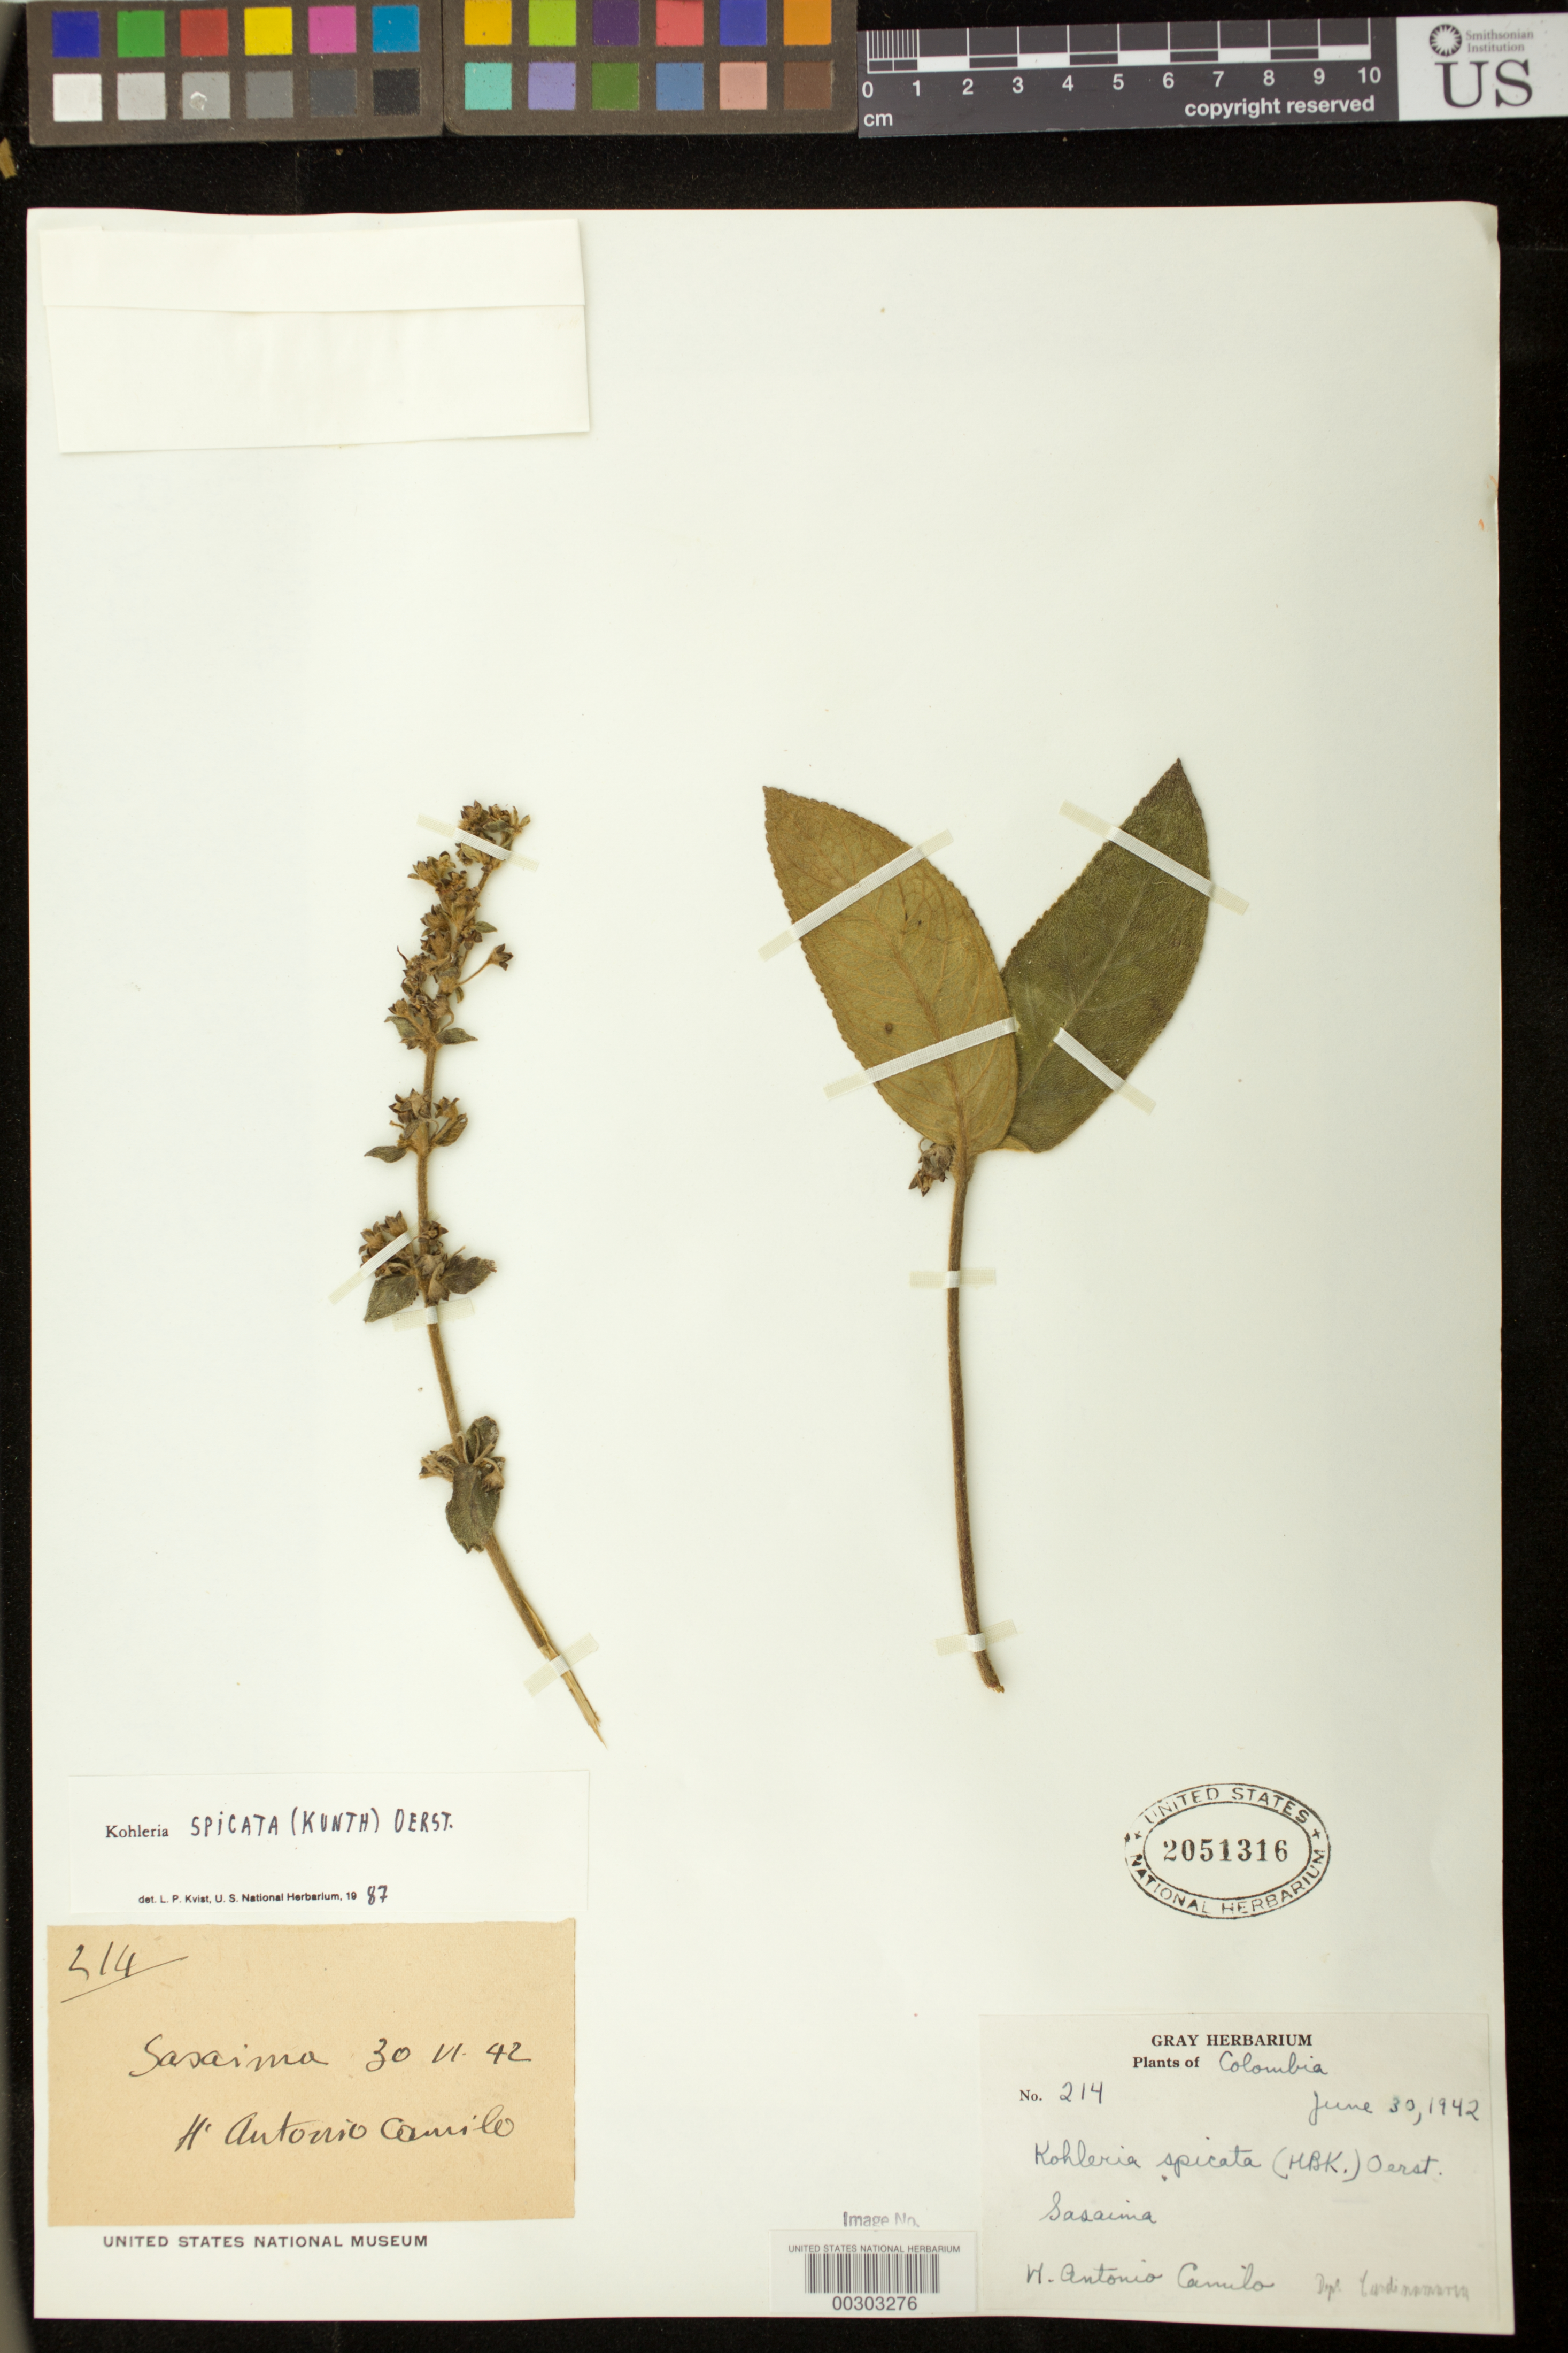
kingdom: Plantae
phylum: Tracheophyta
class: Magnoliopsida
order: Lamiales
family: Gesneriaceae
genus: Kohleria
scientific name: Kohleria spicata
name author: (Kunth) Oerst.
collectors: H. Camilo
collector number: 214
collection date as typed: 30 Jun 1942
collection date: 1942-06-30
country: Colombia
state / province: Cundinamarca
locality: Chisquio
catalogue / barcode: US 2051316